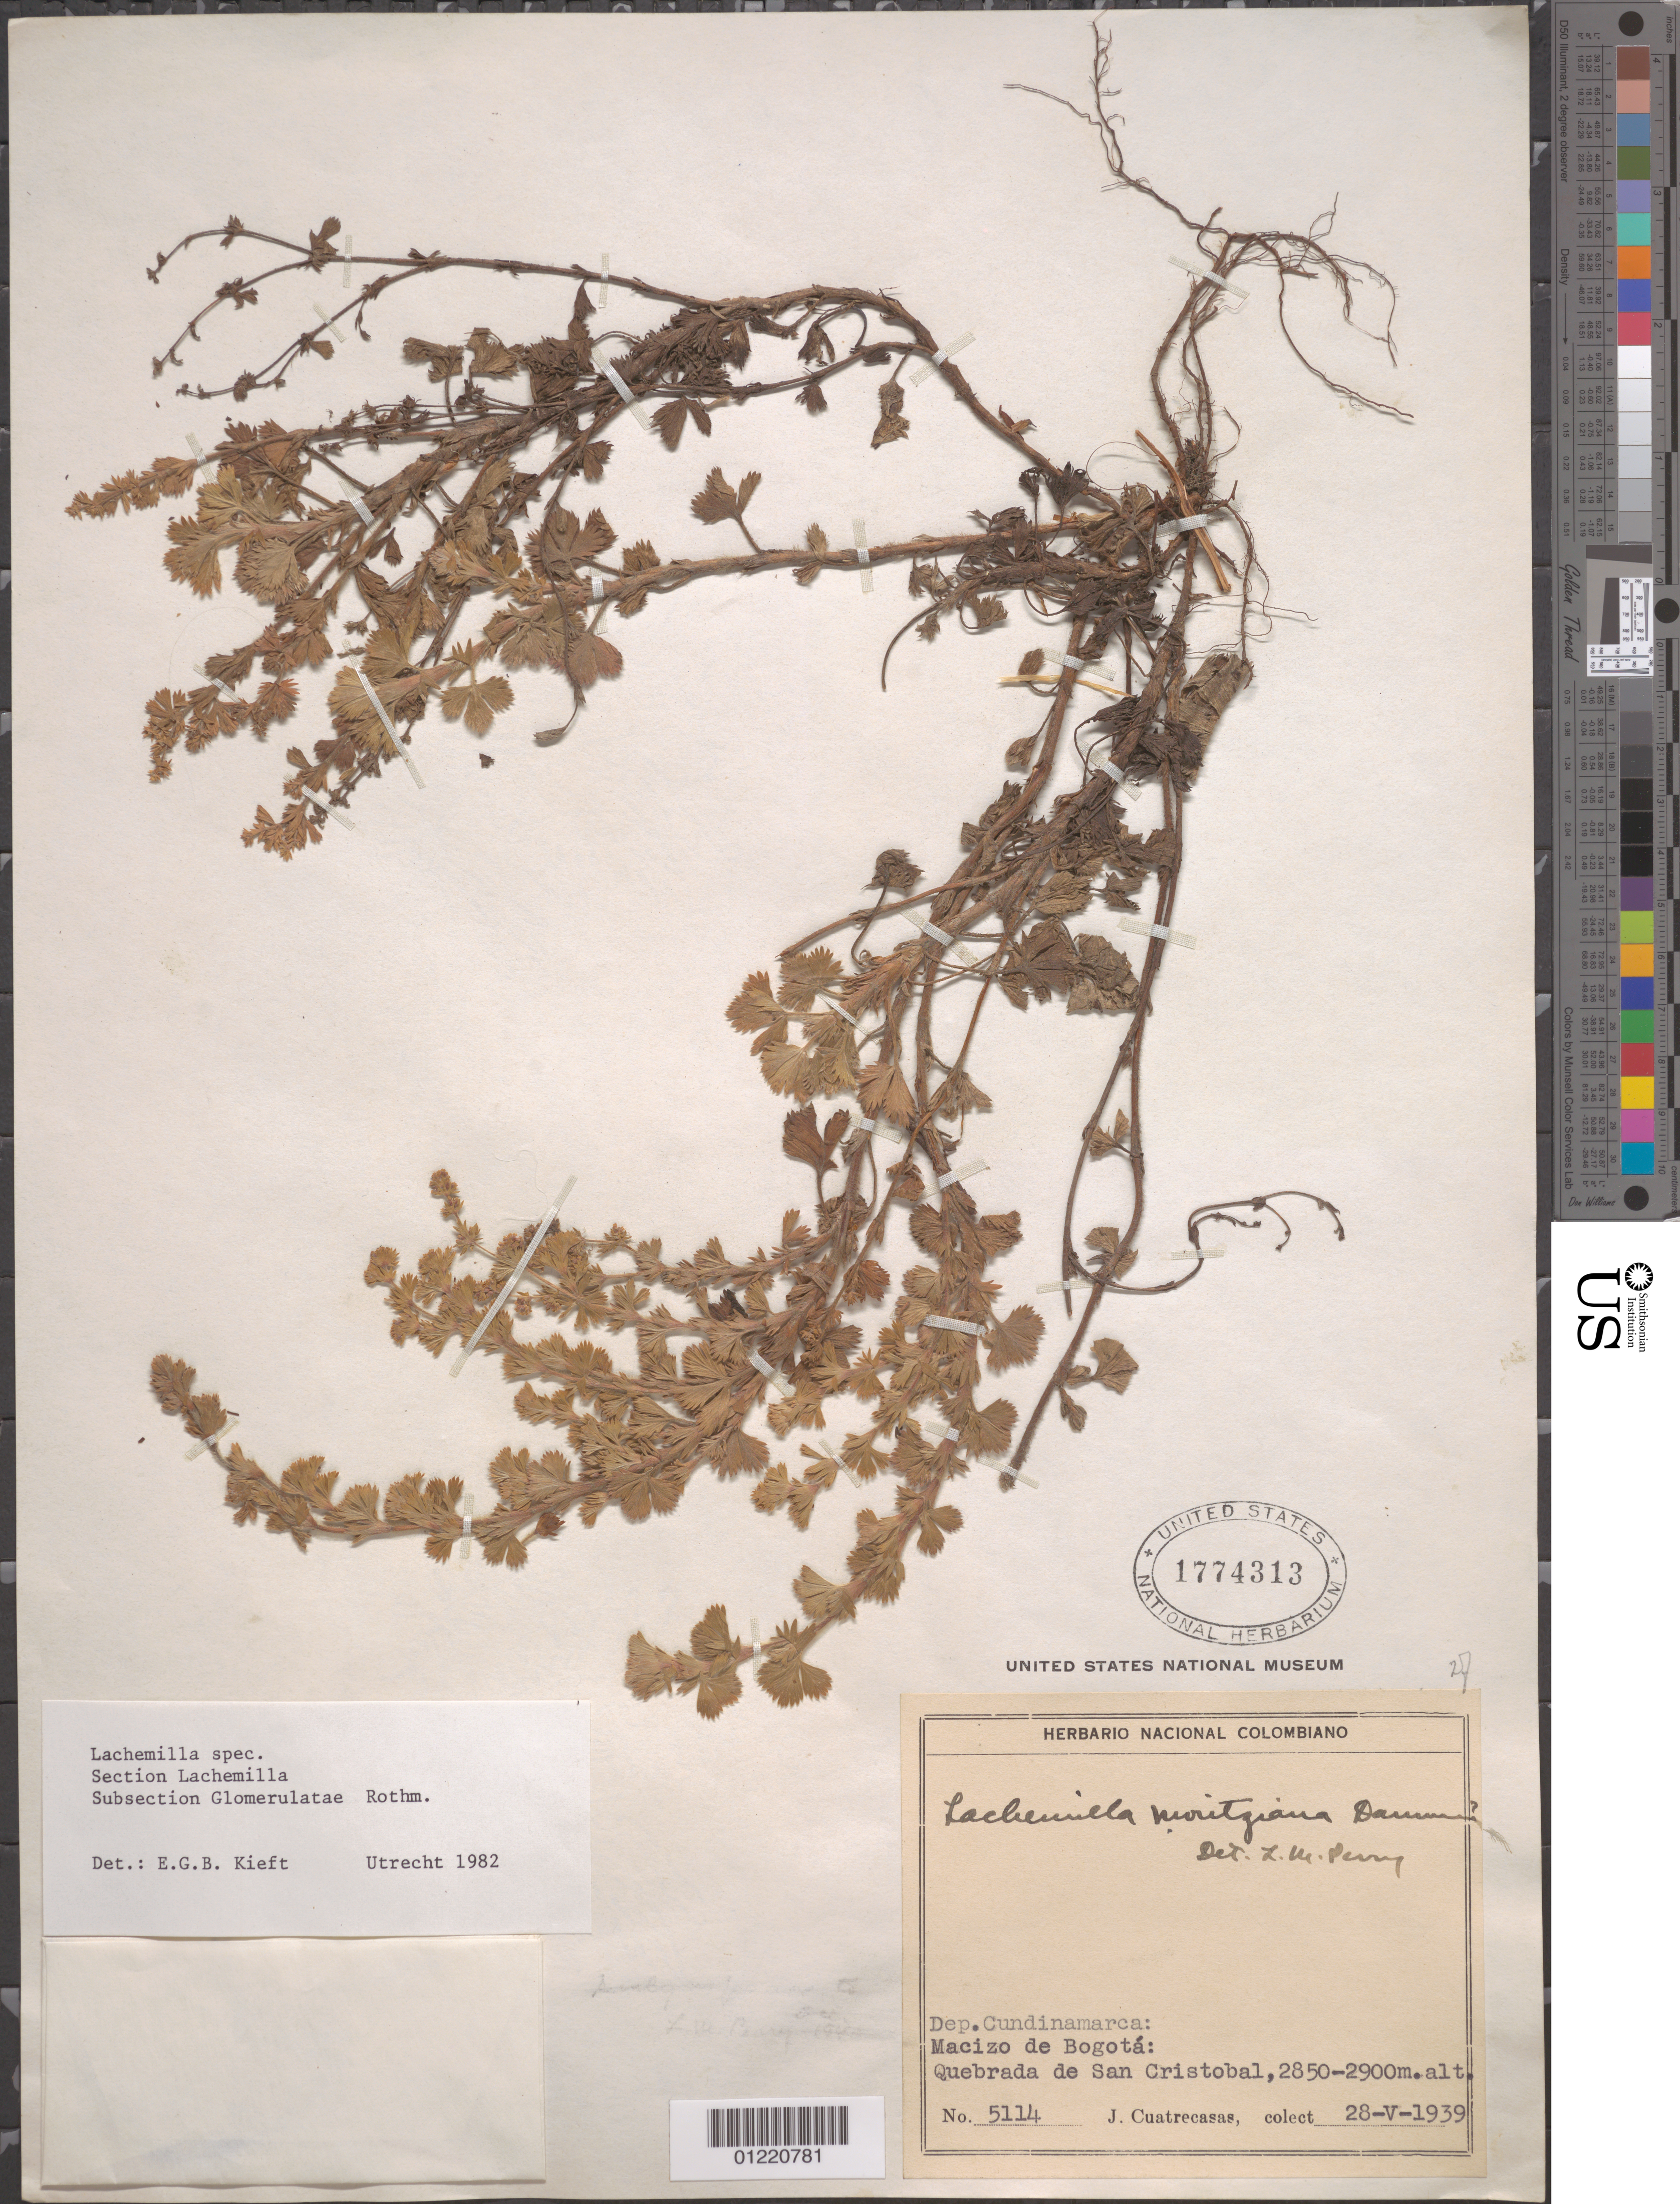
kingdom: Plantae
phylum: Tracheophyta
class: Magnoliopsida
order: Rosales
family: Rosaceae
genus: Lachemilla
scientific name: Lachemilla sp.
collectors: J. Cuatrecasas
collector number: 5114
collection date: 1939-05-28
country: Colombia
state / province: Cundinamarca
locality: Macizo de Bogotá: Quebrada de San Cristóbal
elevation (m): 2850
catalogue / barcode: US 1774313